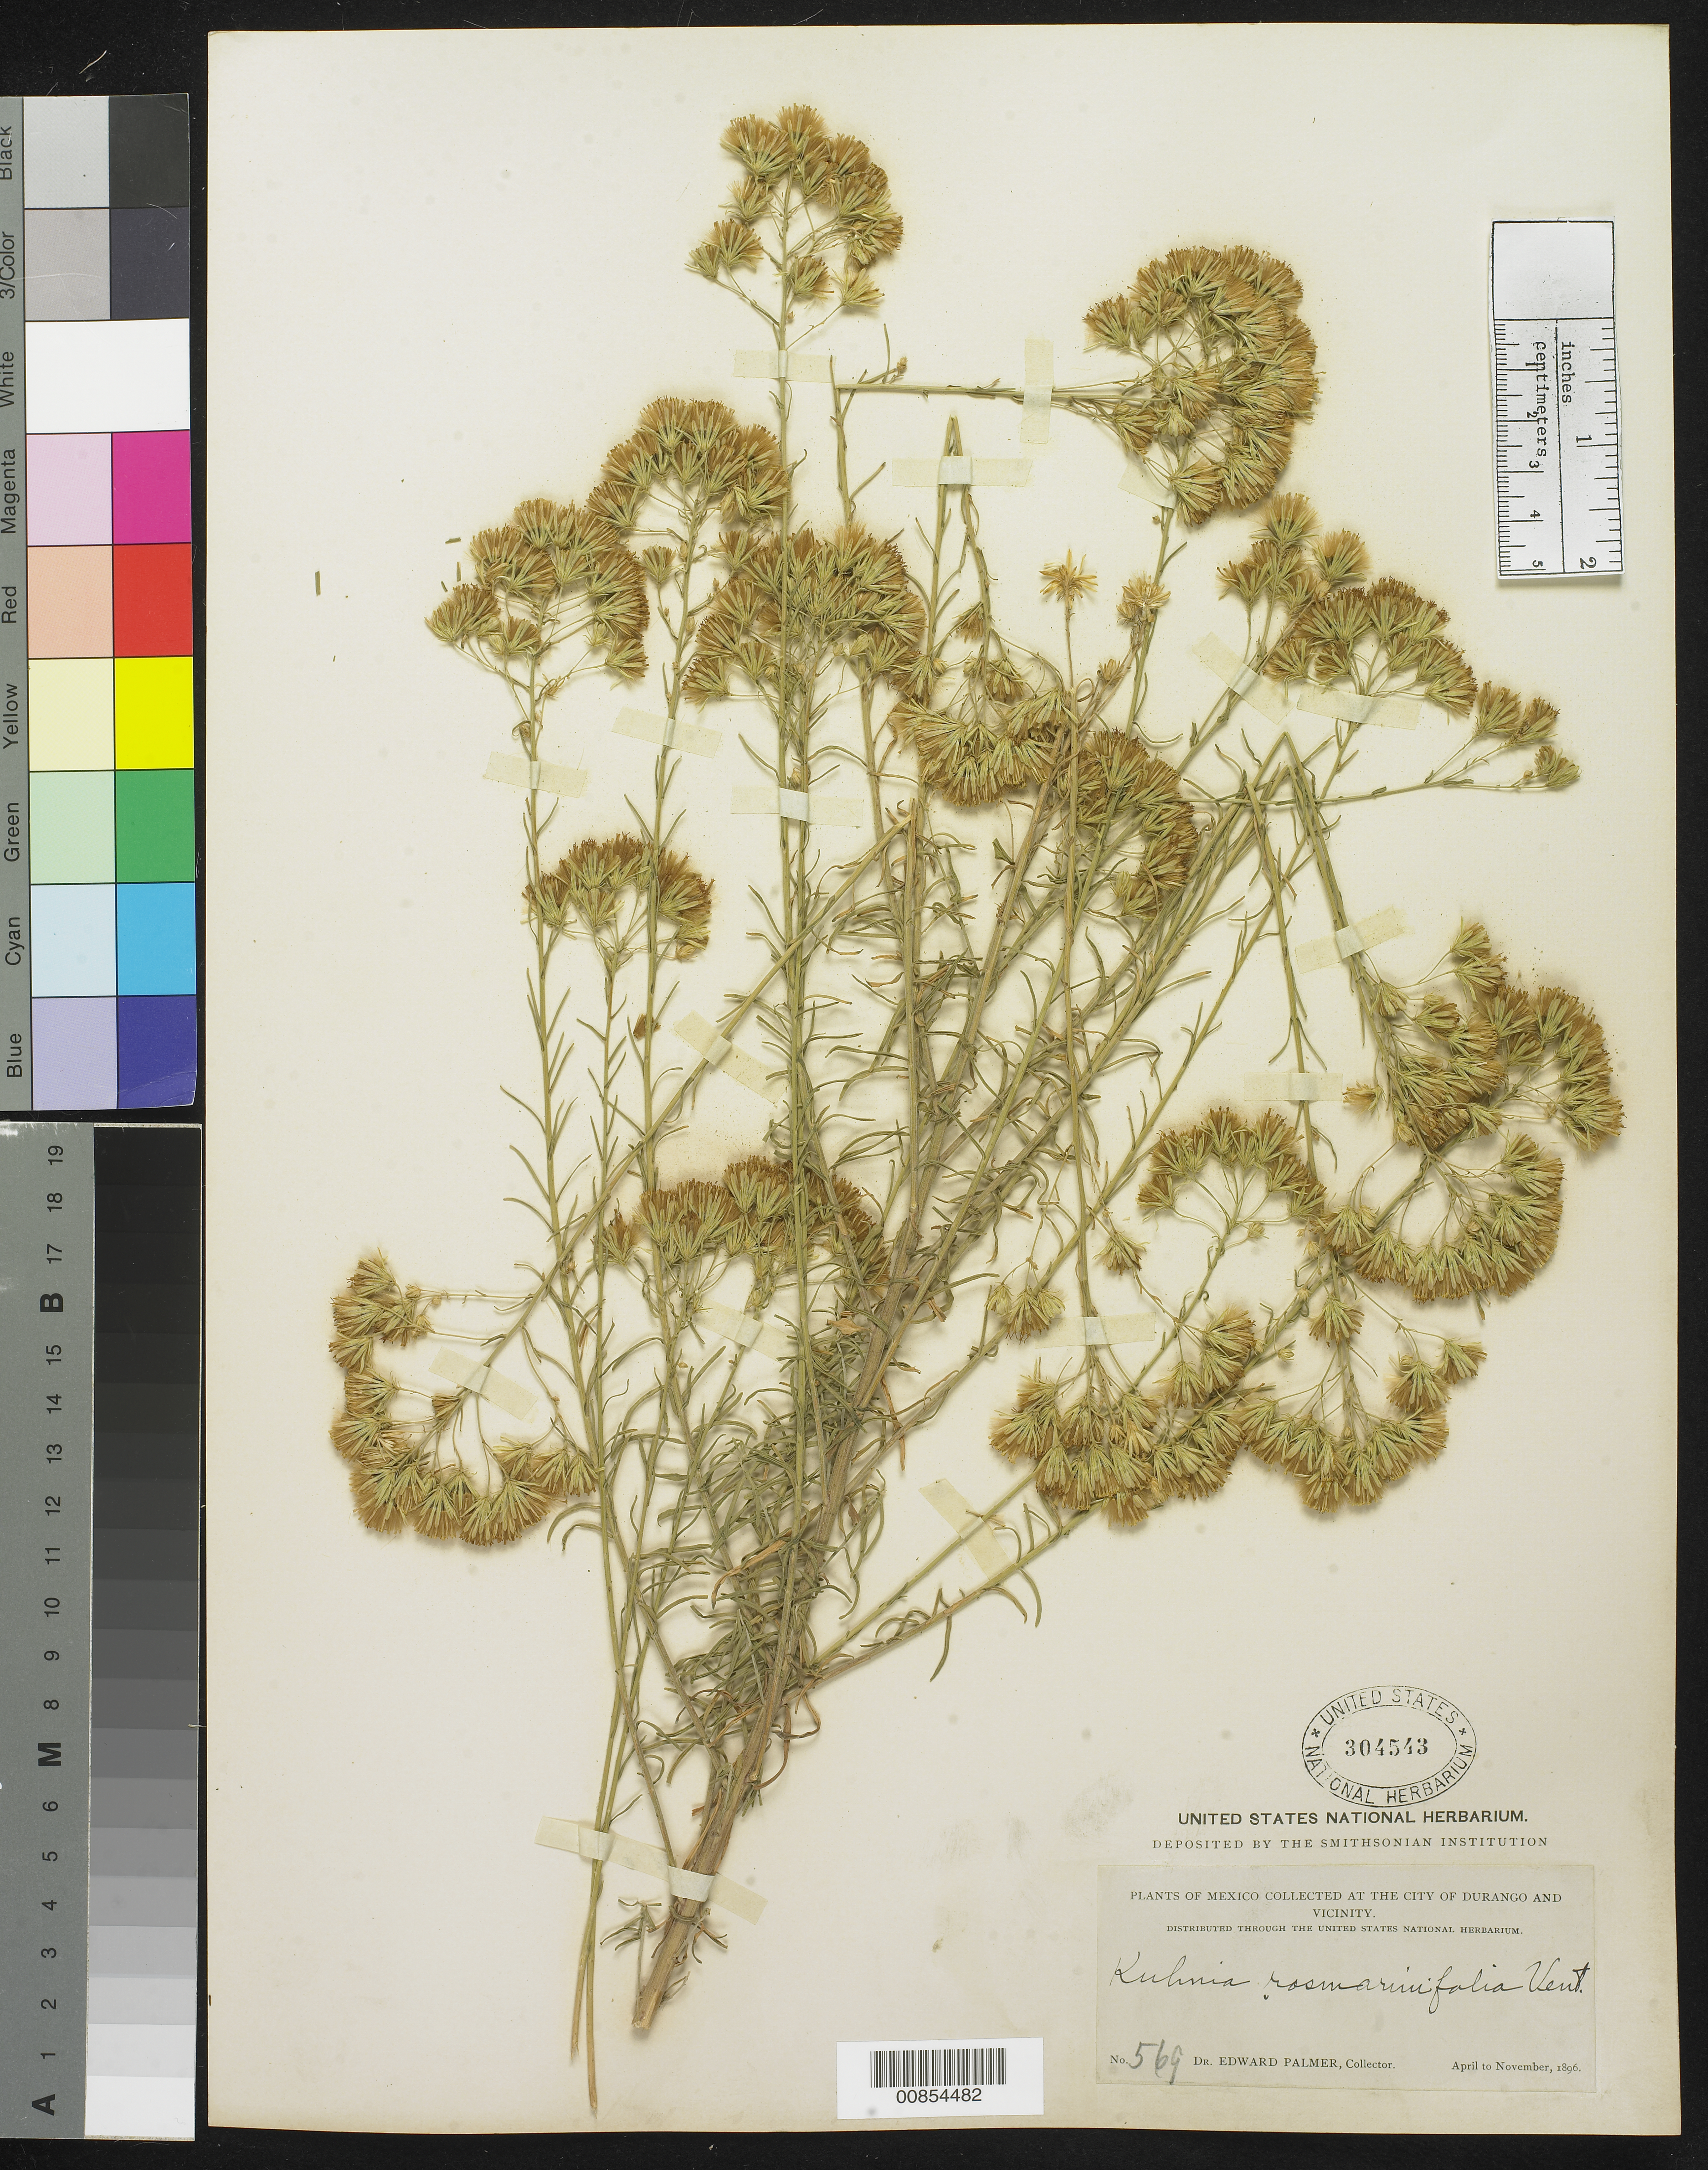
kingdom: Plantae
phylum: Tracheophyta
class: Magnoliopsida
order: Asterales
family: Asteraceae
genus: Brickellia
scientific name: Brickellia rosmarinifolia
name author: (Vent.) W.A. Weber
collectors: E. Palmer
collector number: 569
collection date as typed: Apr 1896 to -- Nov 1896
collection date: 1896-04/1896-11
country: Mexico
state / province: Durango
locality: City of Durango and vicinity.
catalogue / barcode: US 304543